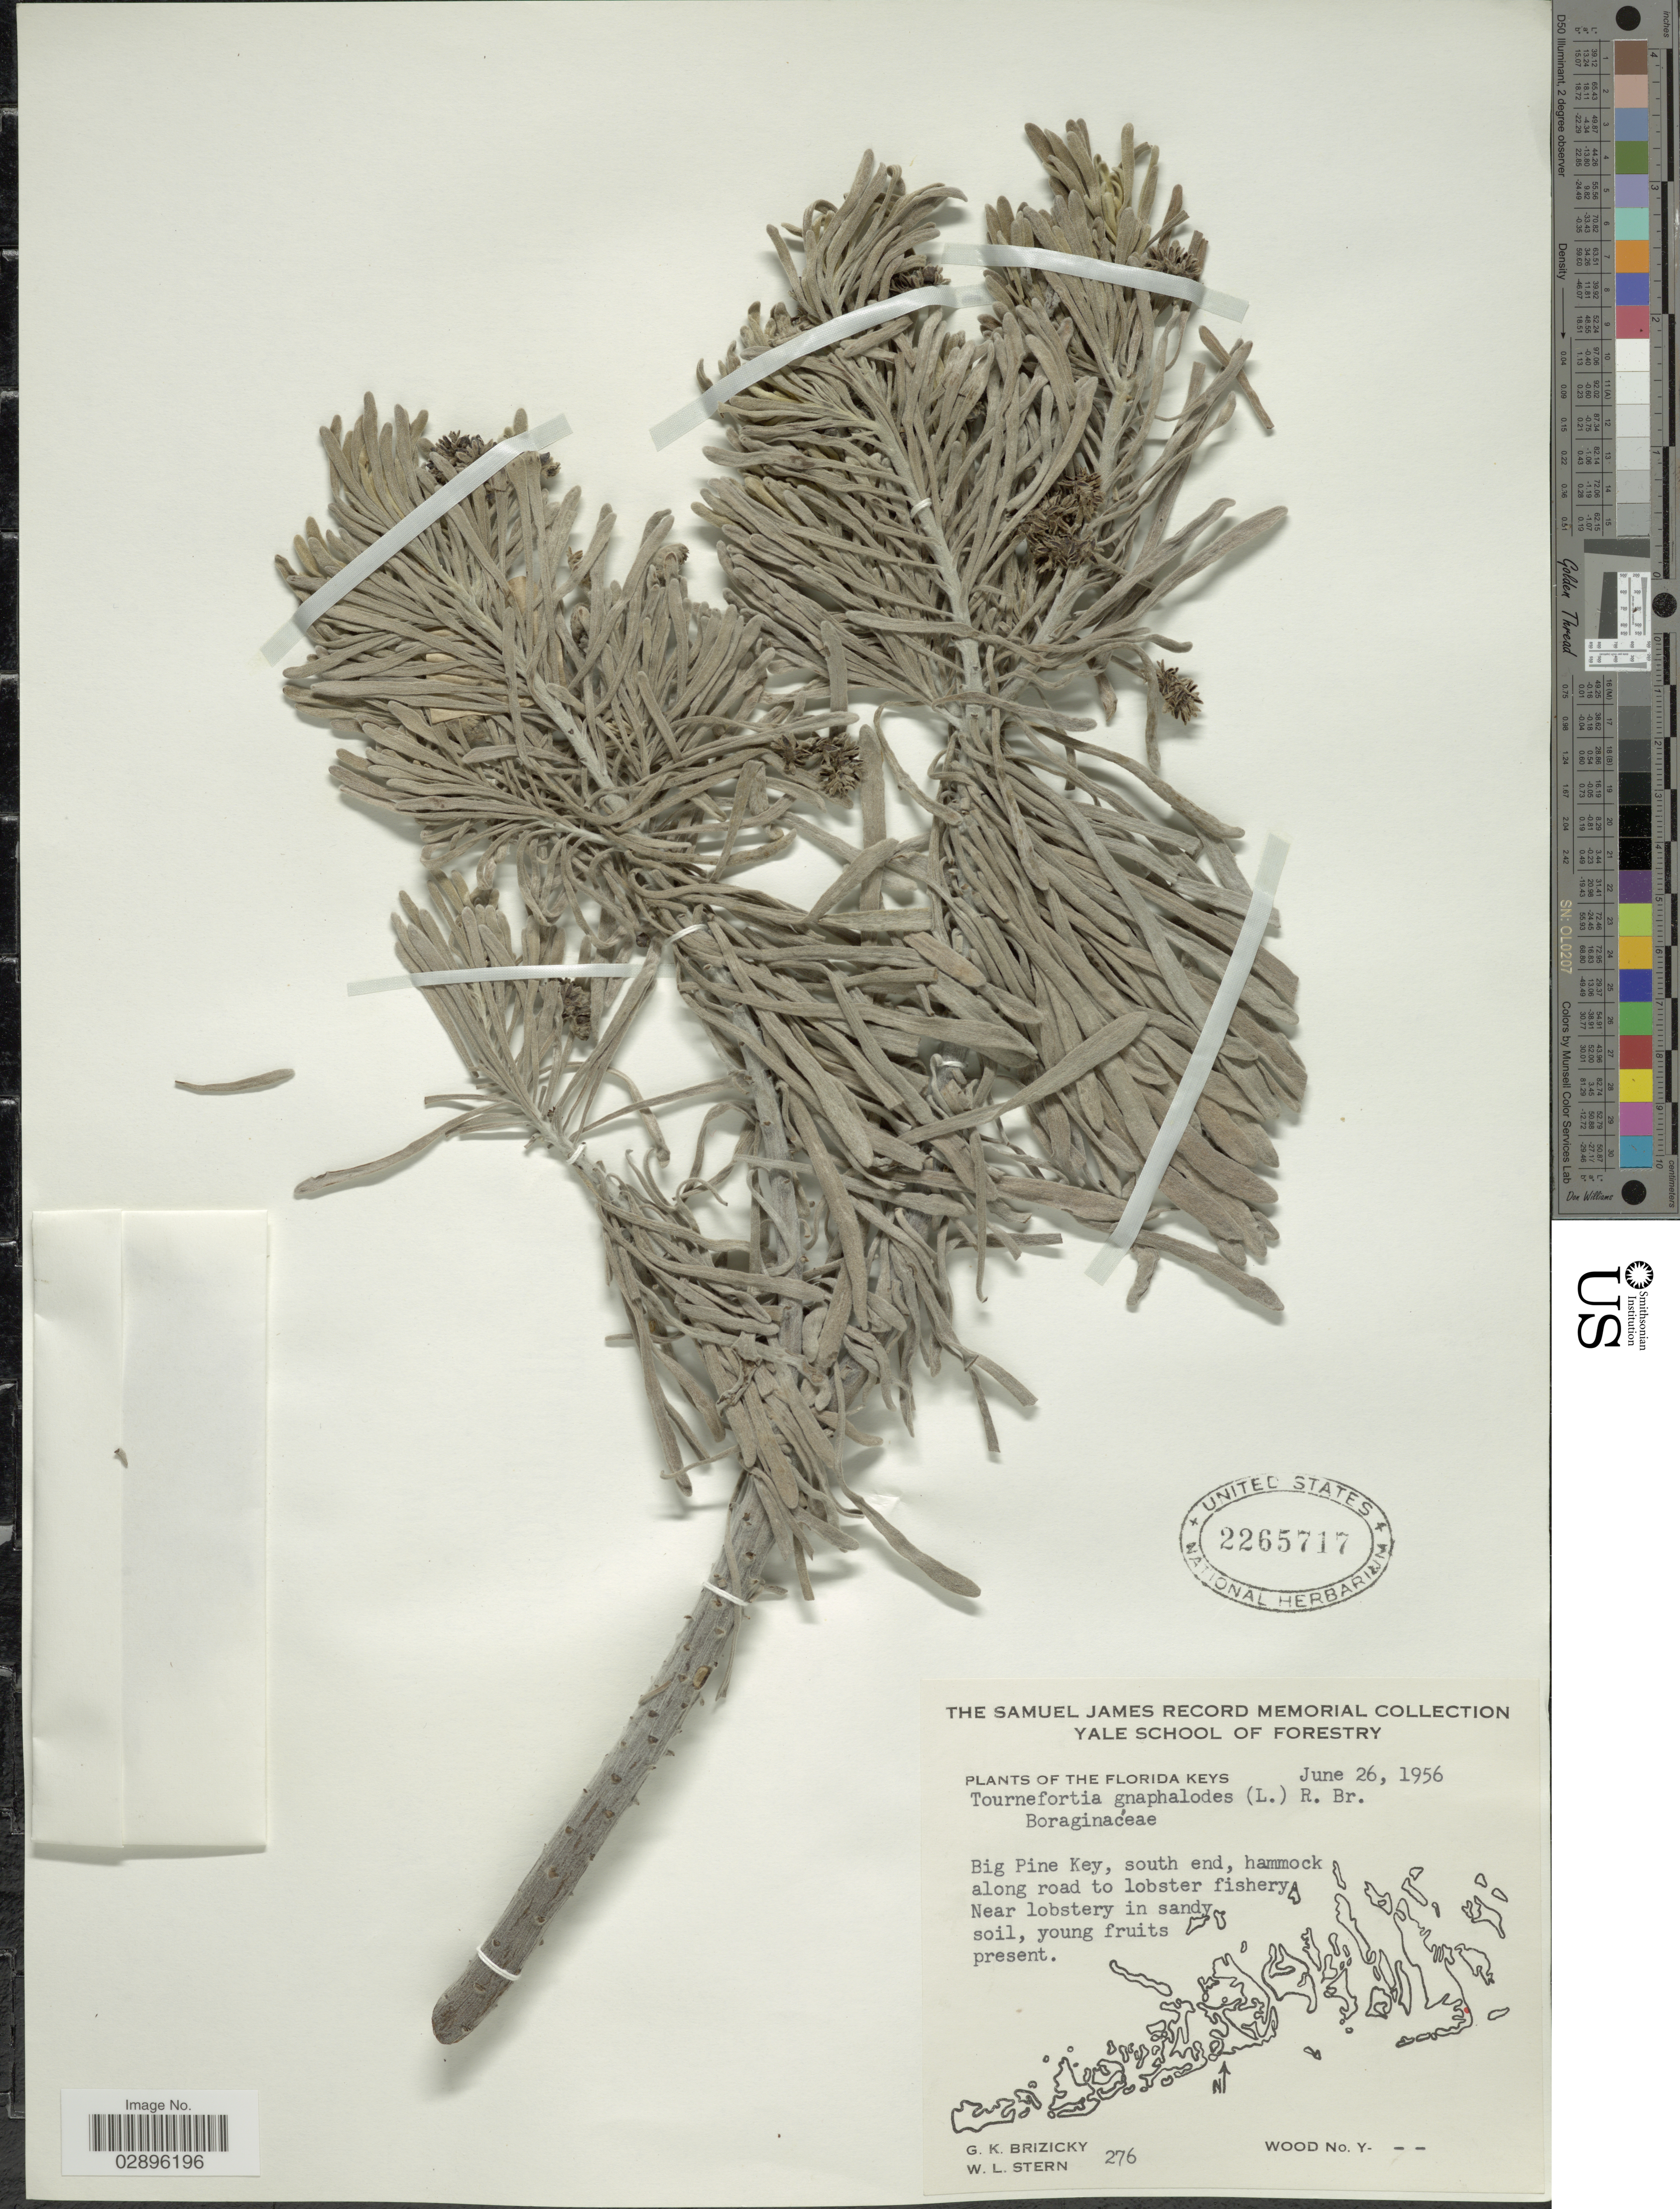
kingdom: Plantae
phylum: Tracheophyta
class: Magnoliopsida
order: Boraginales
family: Heliotropiaceae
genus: Tournefortia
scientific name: Tournefortia gnaphalodes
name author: (L.) R. Br. ex Roem. & Schult.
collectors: G. K. Brizicky & W. L. Stern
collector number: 276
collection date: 1956-06-26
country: United States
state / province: Florida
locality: The Florida Keys. Big Pine Key, south end, hammock along road to lobster fishery. Near lobstery in sandy soil.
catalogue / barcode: US 2265717